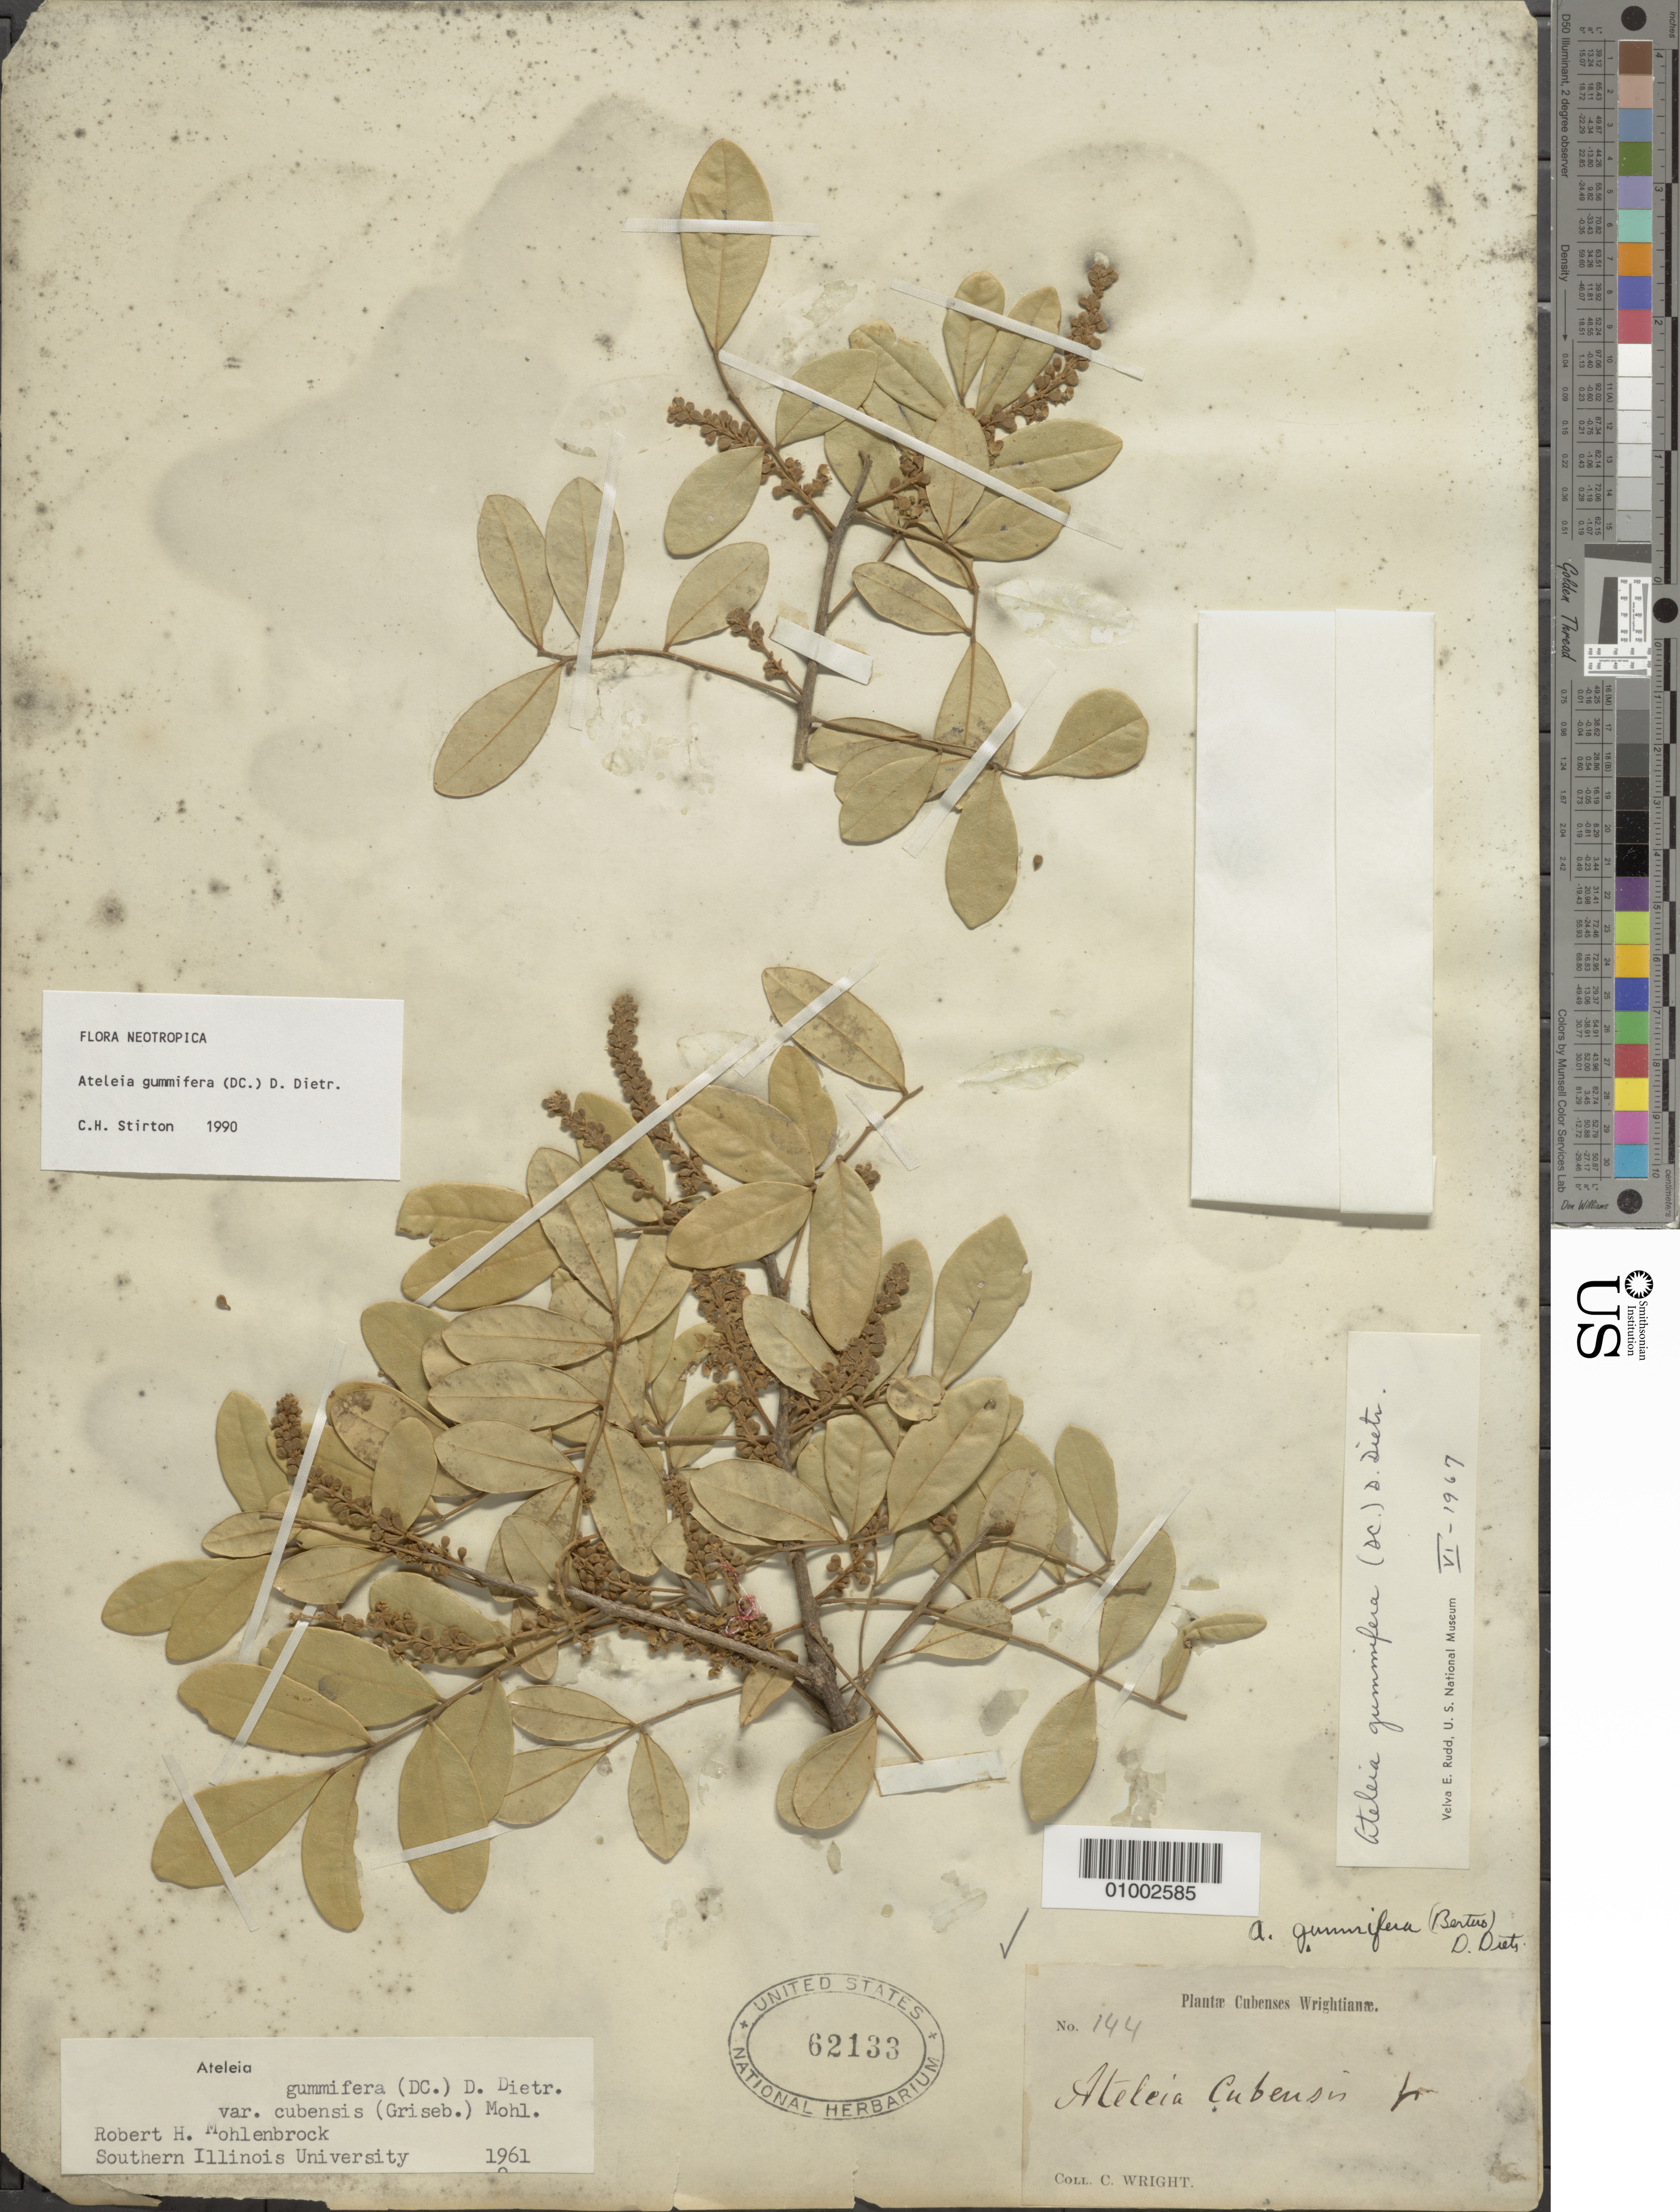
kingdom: Plantae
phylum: Tracheophyta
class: Magnoliopsida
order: Fabales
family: Fabaceae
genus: Ateleia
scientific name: Ateleia gummifera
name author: (Bertero ex DC.) D. Dietr.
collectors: C. Wright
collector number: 144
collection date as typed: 1800 to 1899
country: Cuba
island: Cuba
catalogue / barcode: US 62133